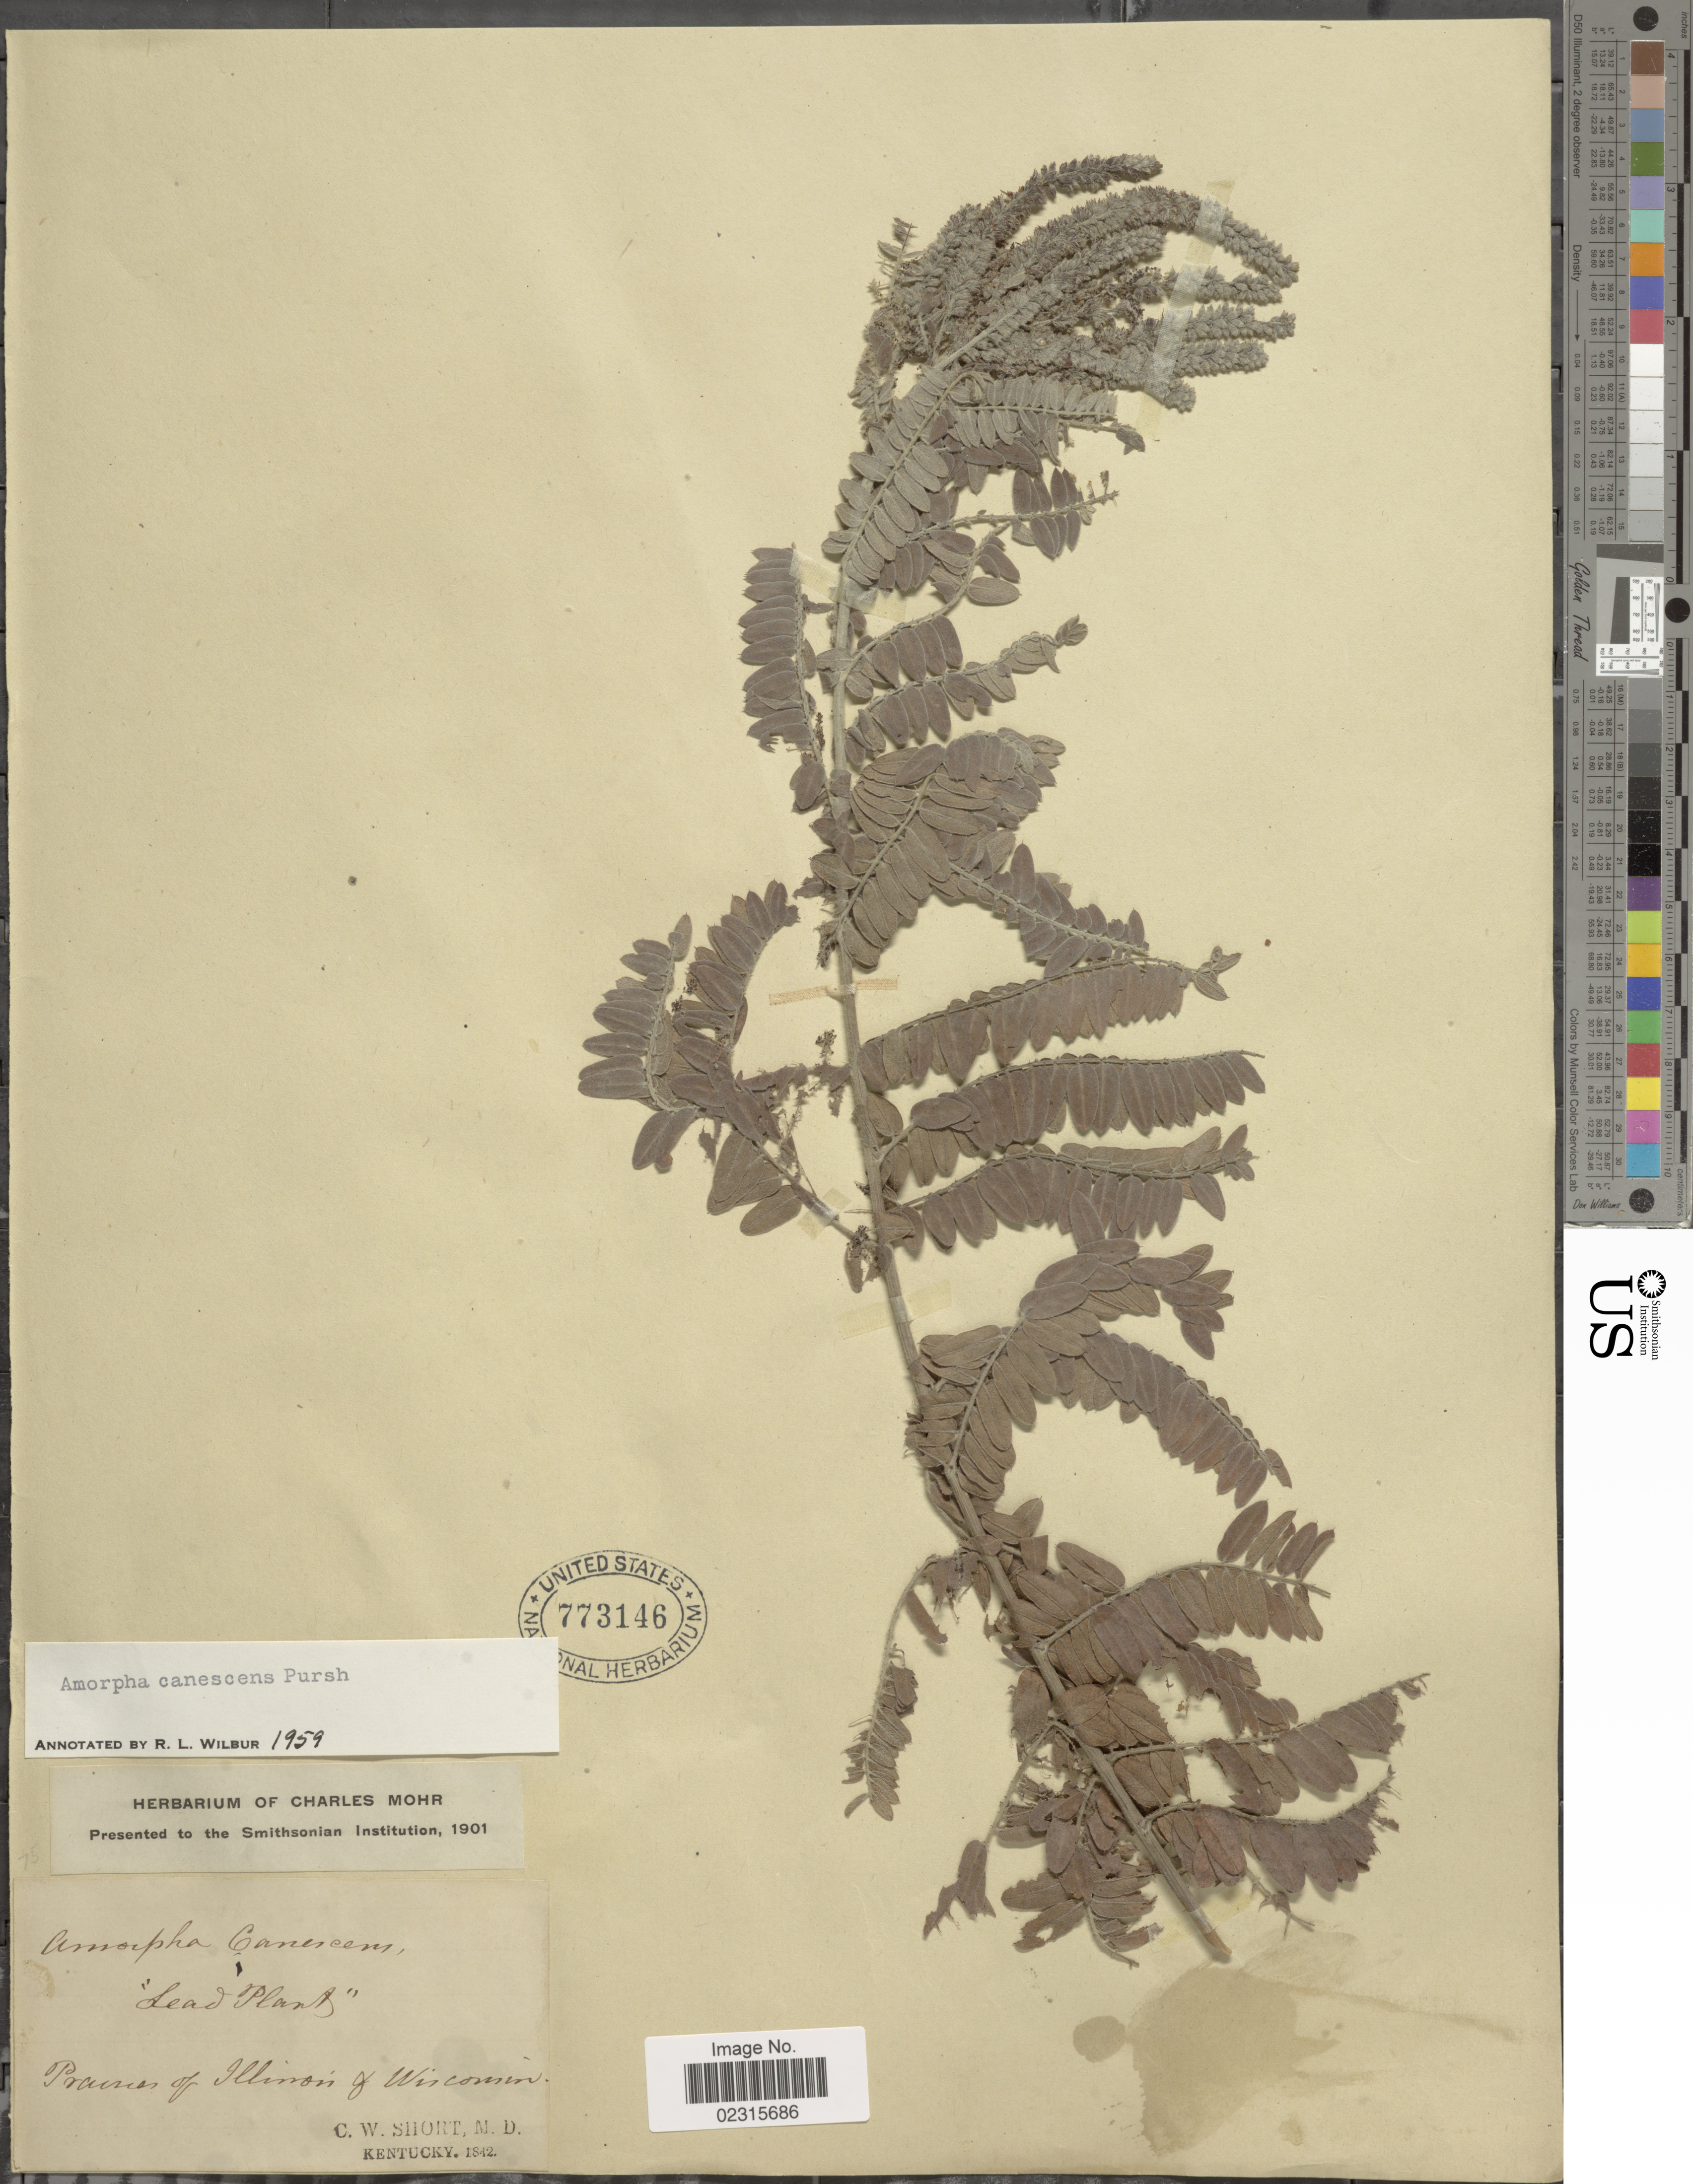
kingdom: Plantae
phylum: Tracheophyta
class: Magnoliopsida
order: Fabales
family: Fabaceae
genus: Amorpha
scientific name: Amorpha canescens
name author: Pursh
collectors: C. W. Short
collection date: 1842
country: United States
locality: Prairies of Illinois & Wisconsin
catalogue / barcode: US 773146